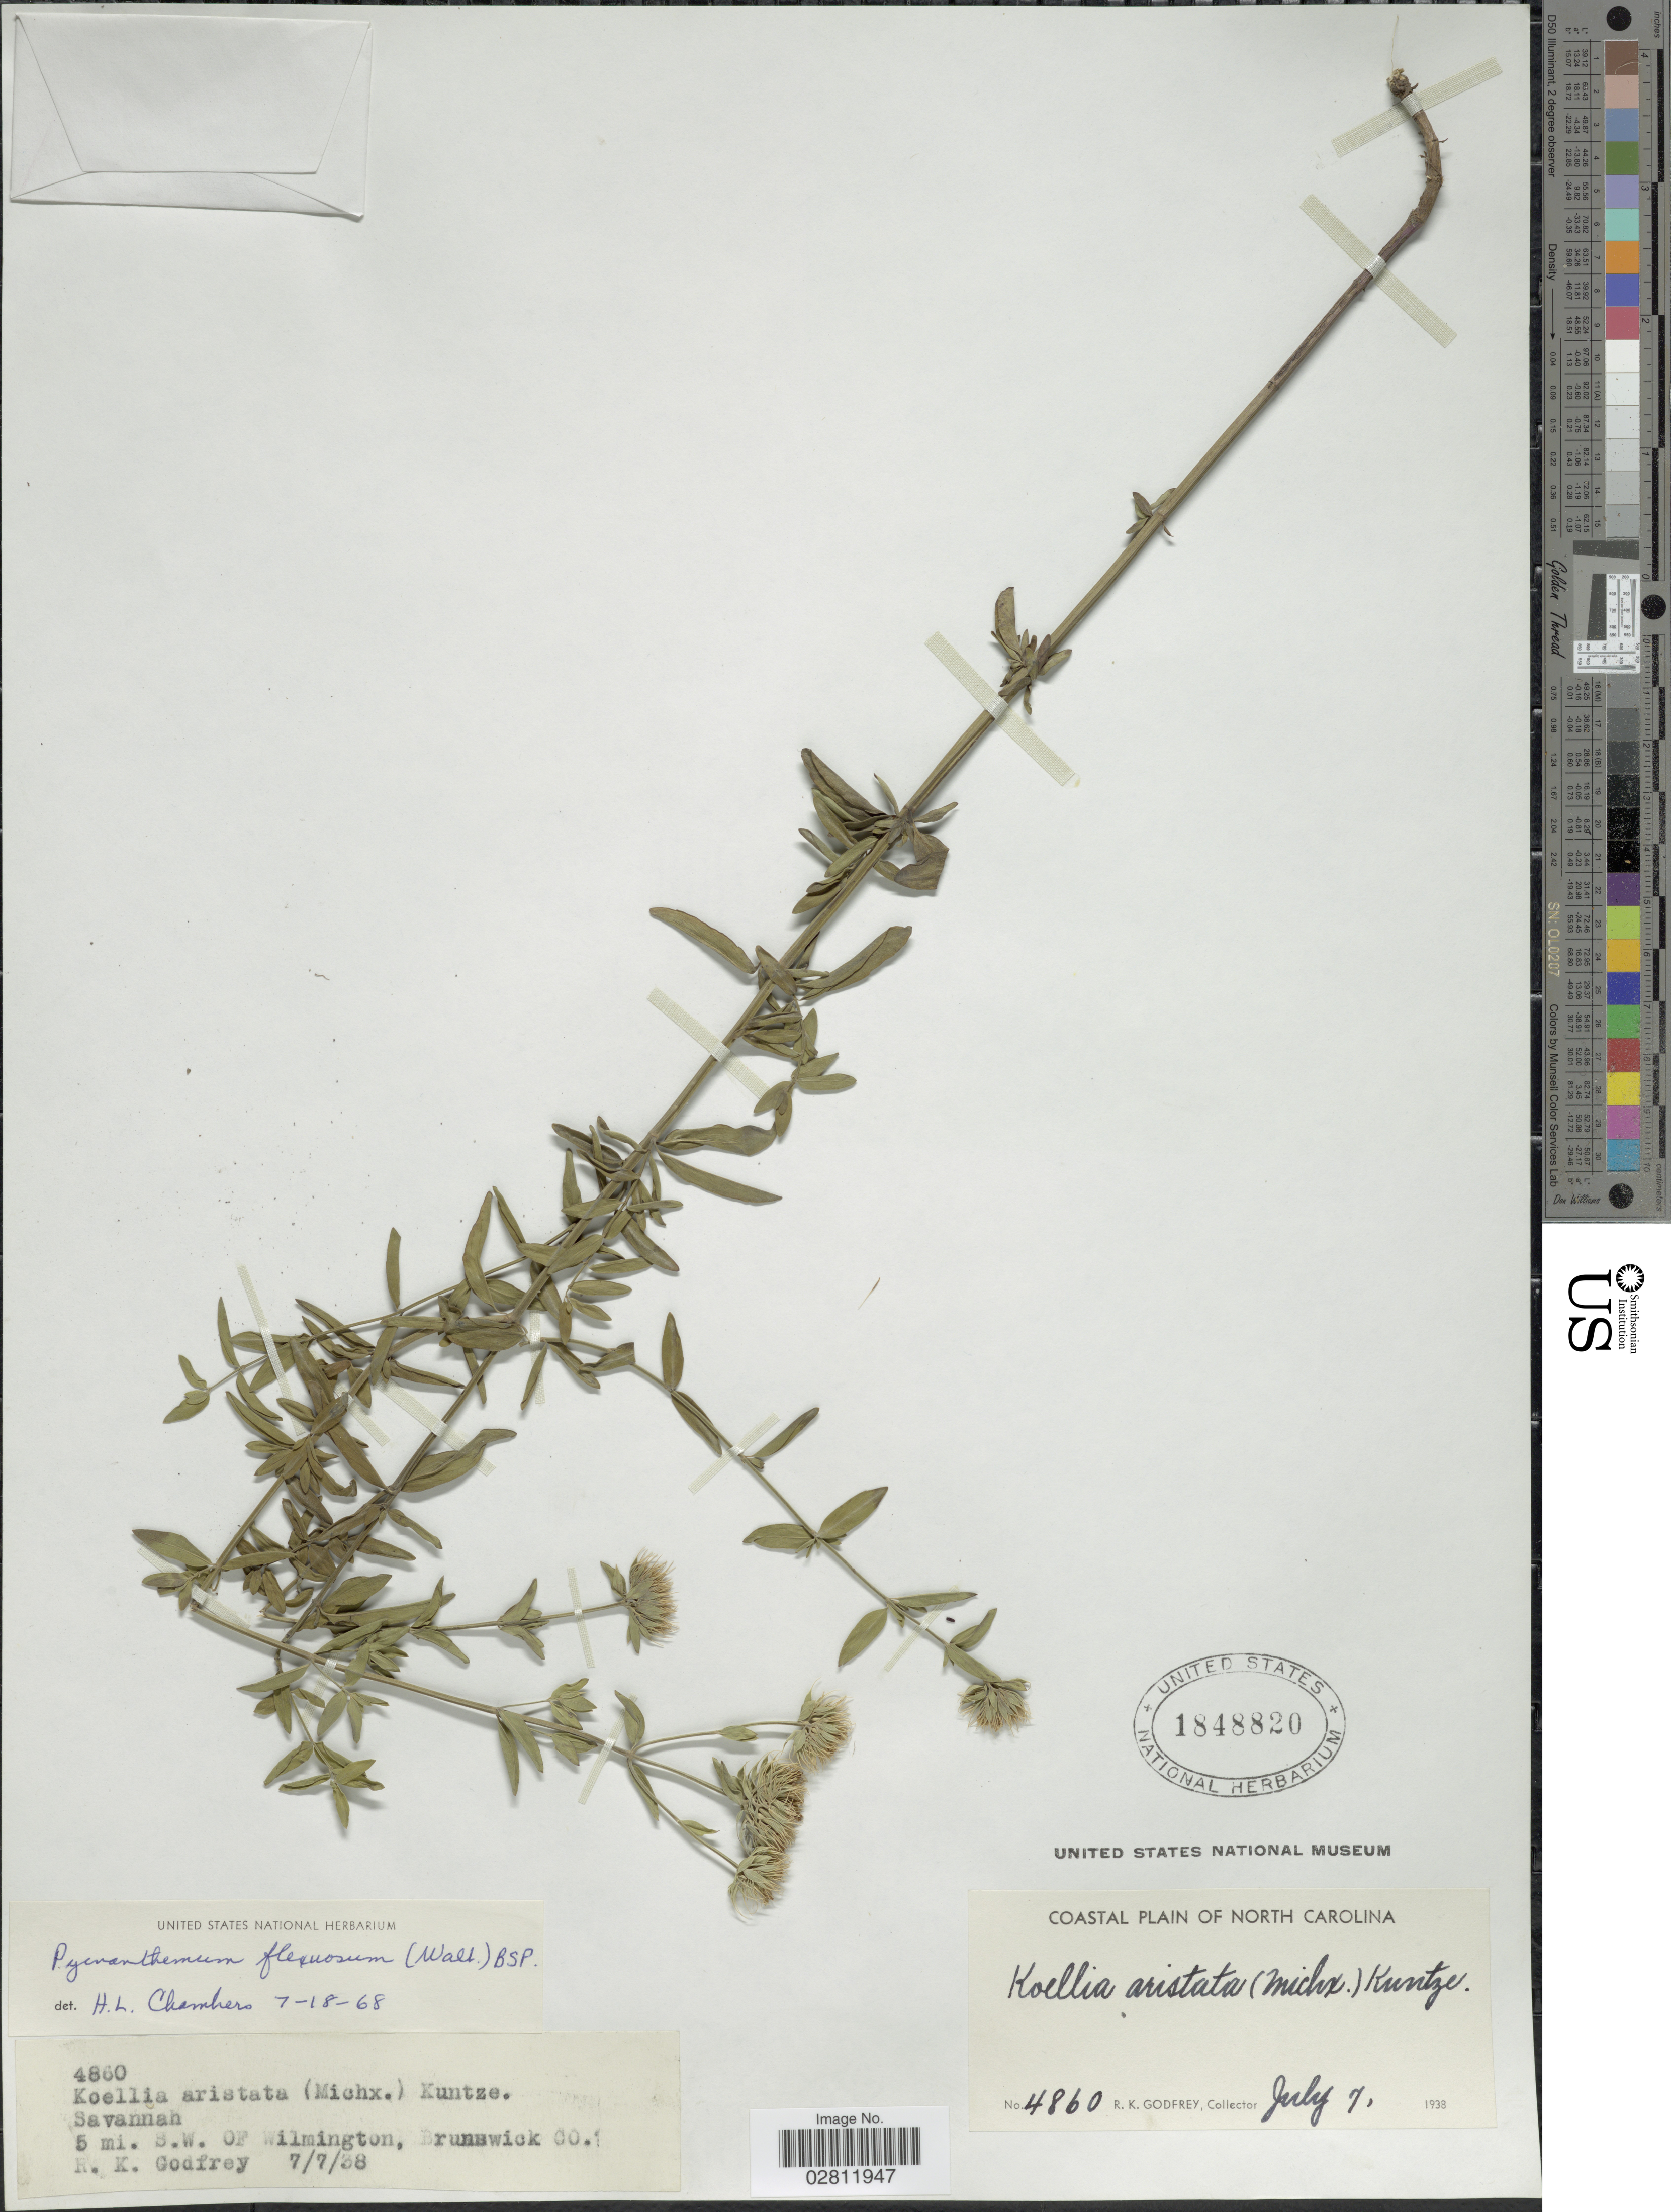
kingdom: Plantae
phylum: Tracheophyta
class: Magnoliopsida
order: Lamiales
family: Lamiaceae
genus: Pycnanthemum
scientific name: Pycnanthemum flexuosum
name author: (Walter) Britton, Stearns & Poggenb.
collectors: R. K. Godfrey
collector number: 4860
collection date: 1938-07-07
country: United States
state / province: North Carolina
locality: Coastal plain of North Carolina. 5 mi. S.W. of Wilmington, Brunswick Co.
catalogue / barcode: US 1848820